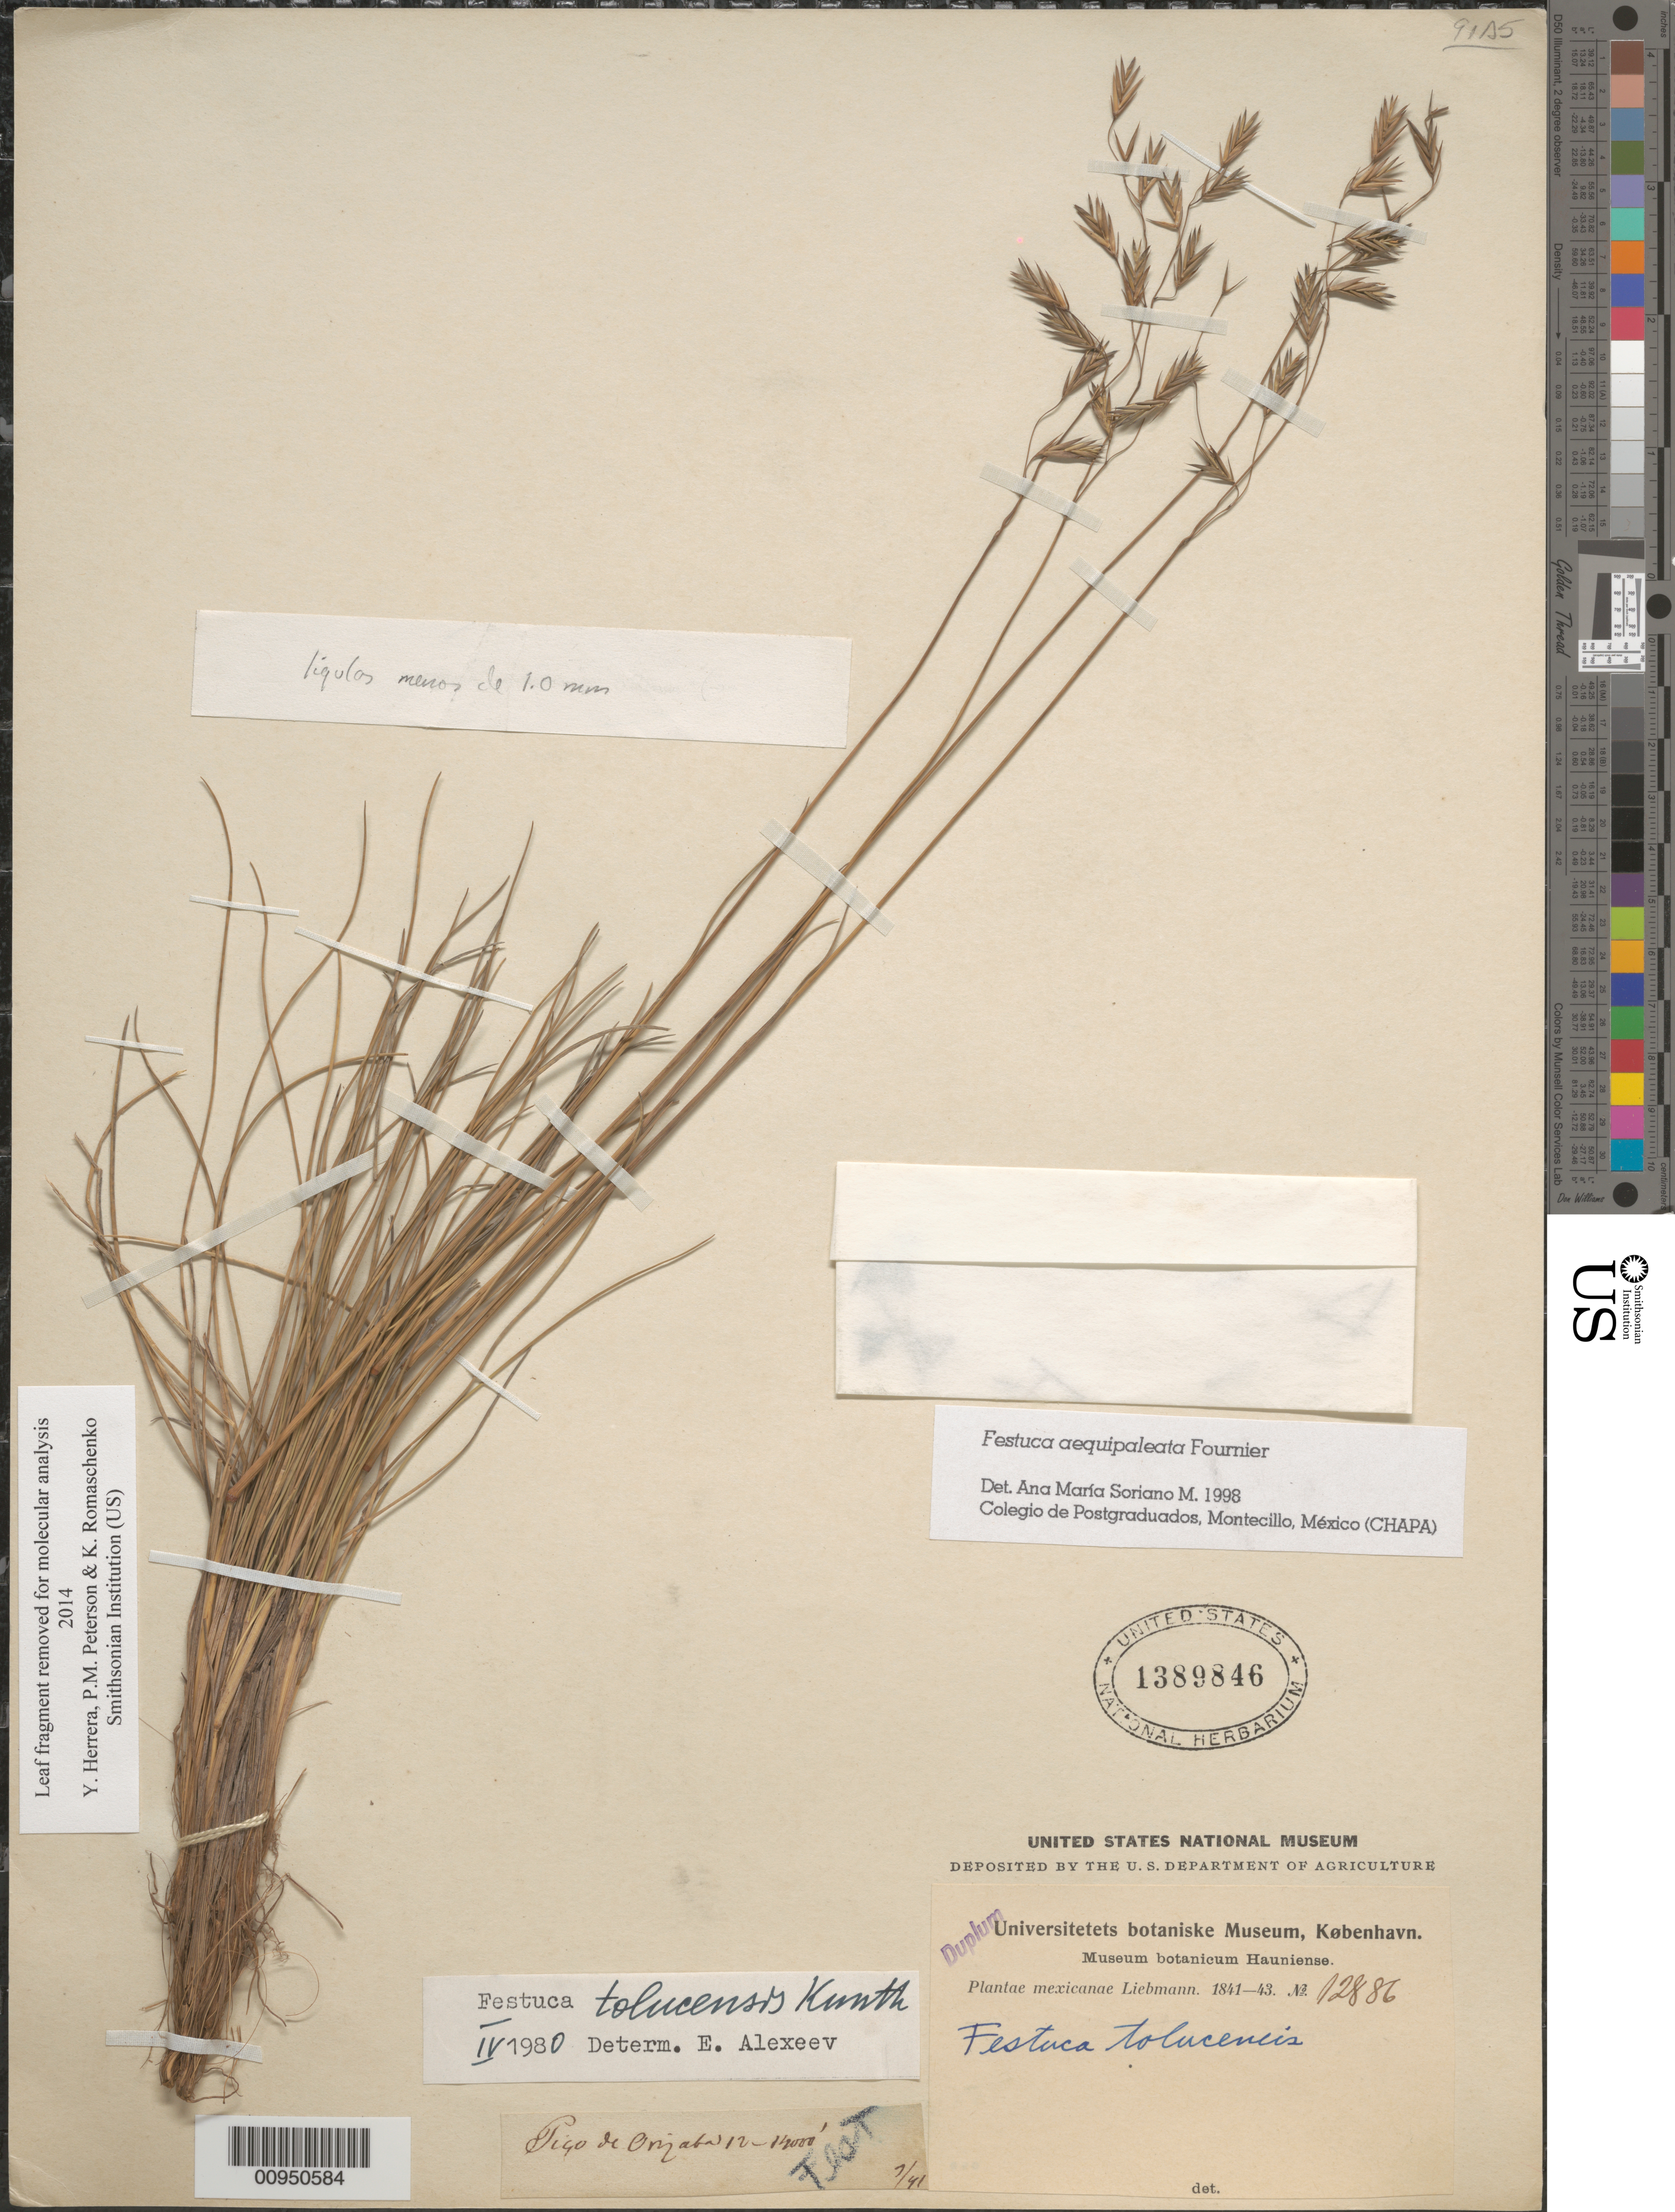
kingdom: Plantae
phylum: Tracheophyta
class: Liliopsida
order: Poales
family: Poaceae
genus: Festuca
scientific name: Festuca tolucensis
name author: Kunth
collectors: F. M. Liebmann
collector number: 12886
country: Mexico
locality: Pico de Orizaba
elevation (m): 3658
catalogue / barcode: US 1389846